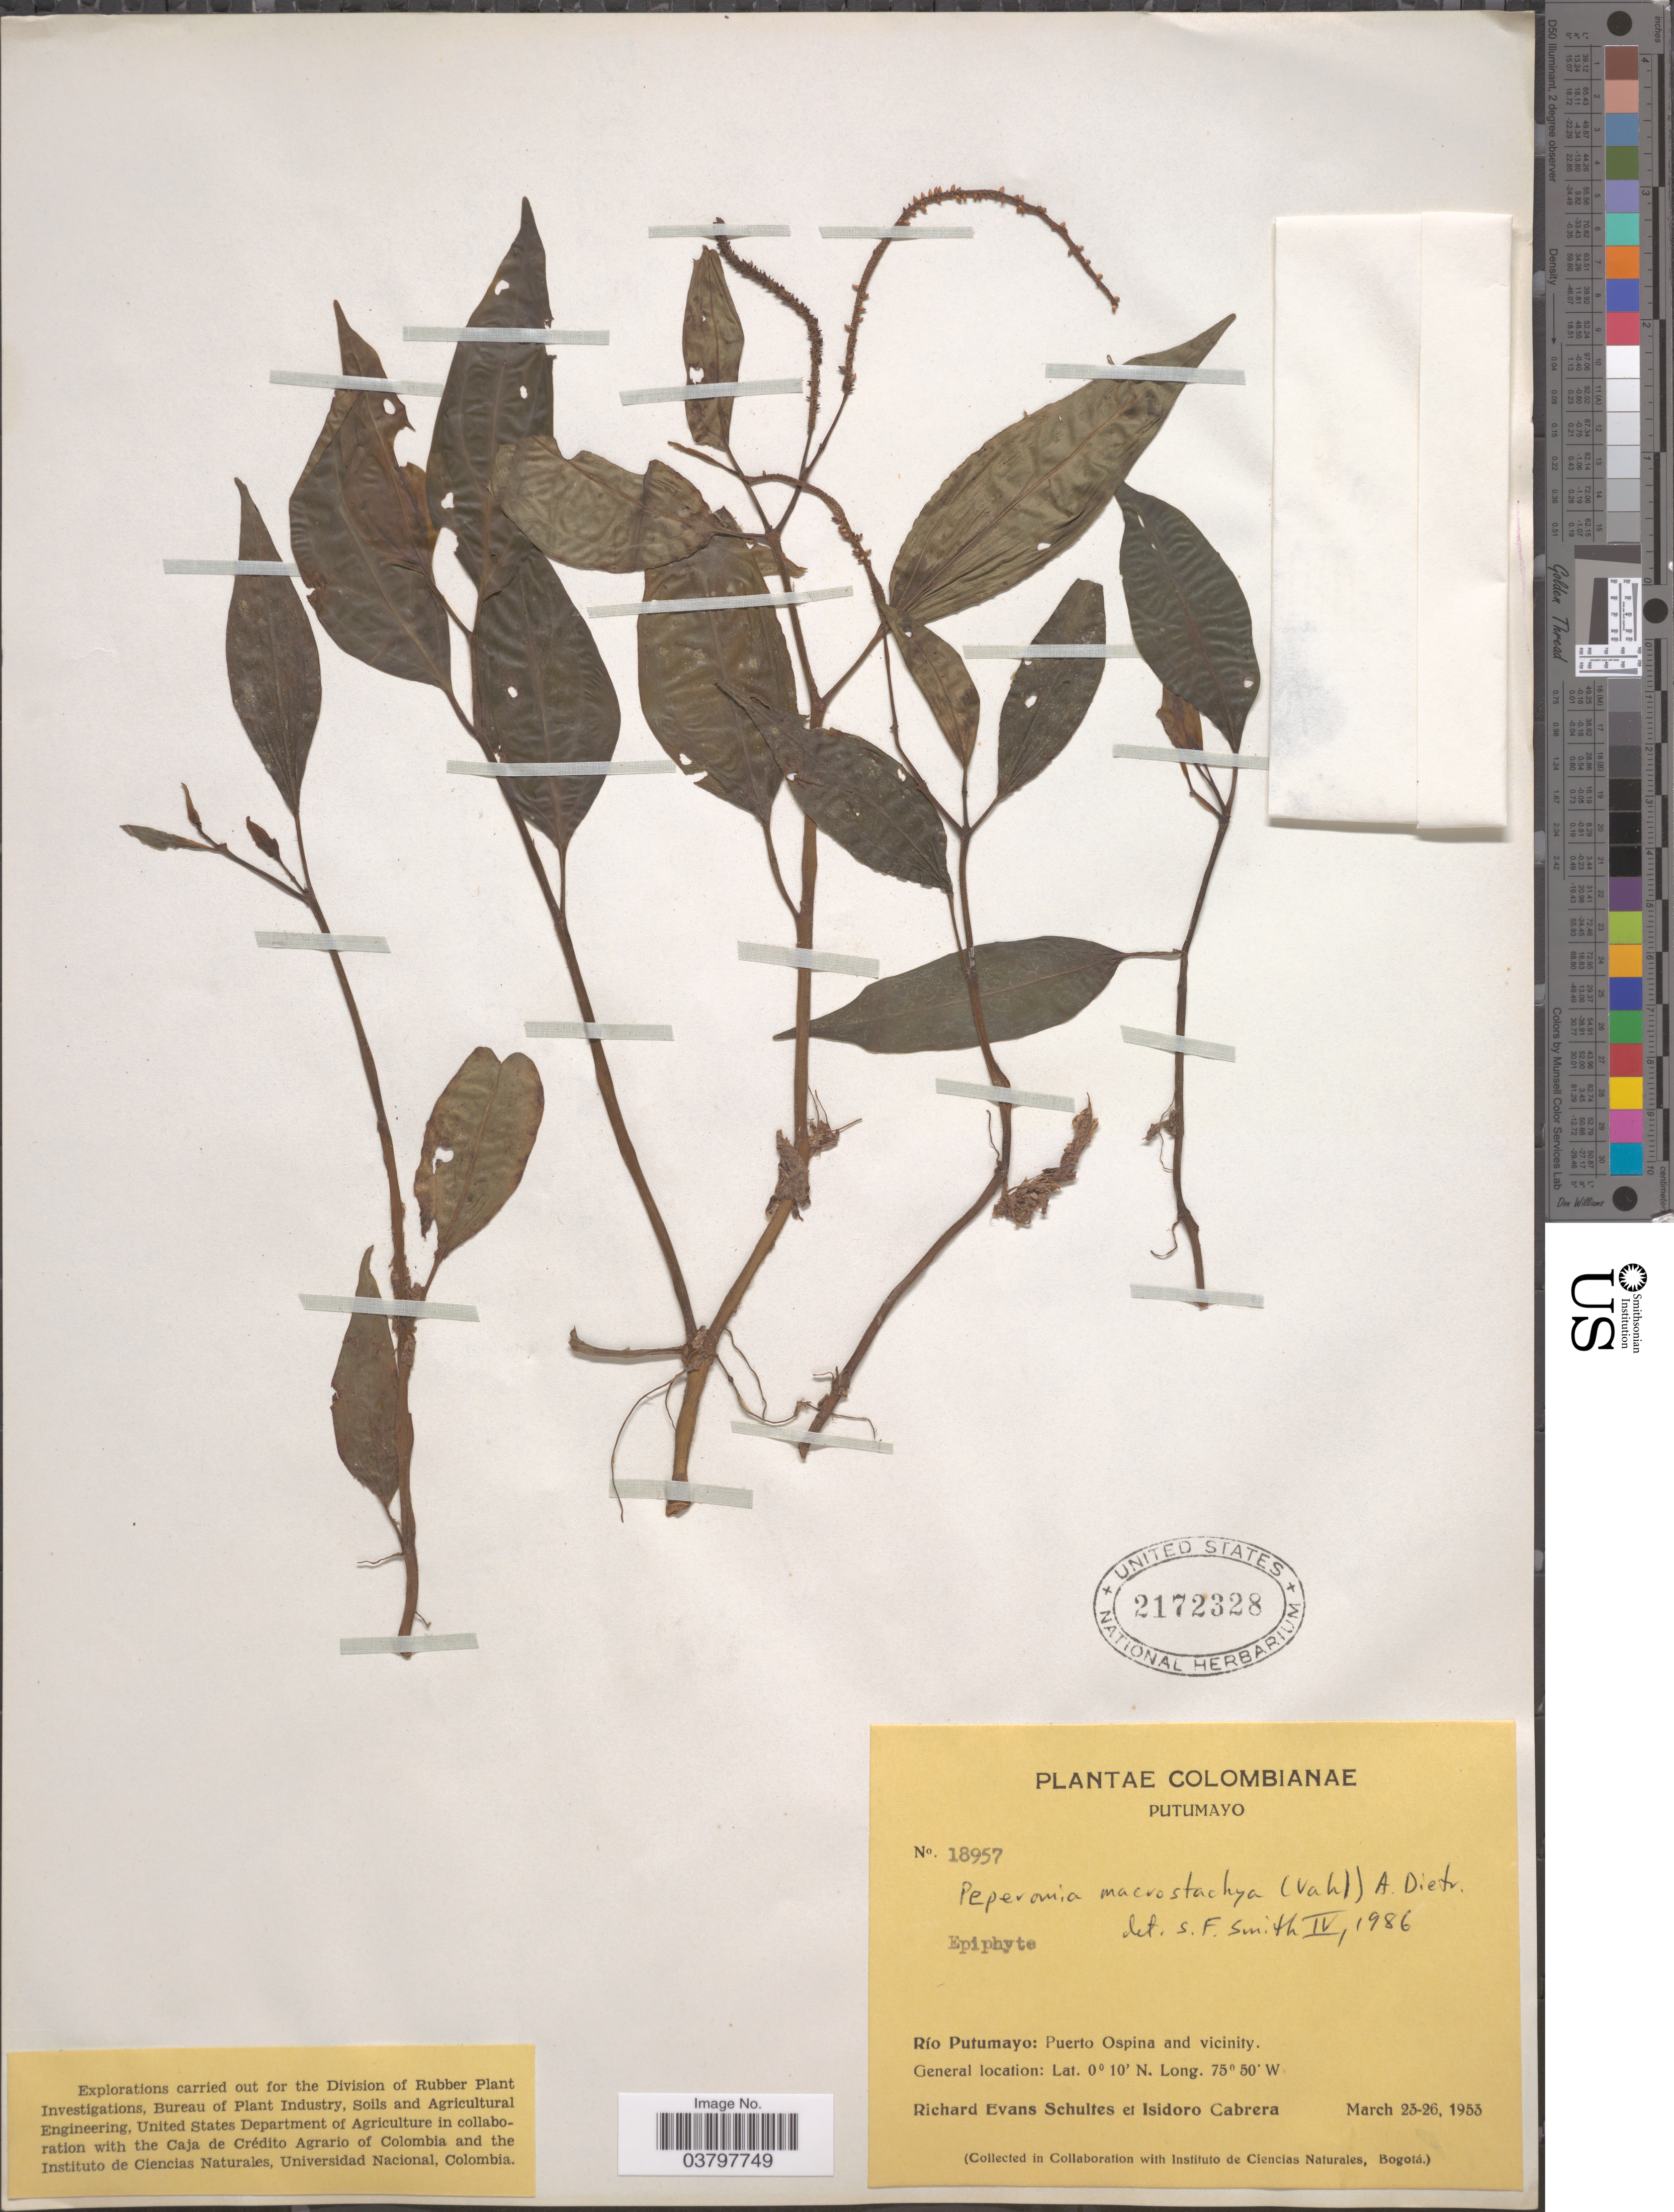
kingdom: Plantae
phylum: Tracheophyta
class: Magnoliopsida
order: Piperales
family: Piperaceae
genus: Peperomia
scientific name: Peperomia macrostachya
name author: (Vahl) A. Dietr.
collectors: R. E. Schultes & I. Cabrera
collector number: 18957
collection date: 1953-03-23/1953-03-26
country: Colombia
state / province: Putumayo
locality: Río Putumayo: Puerto Ospina and vicinity.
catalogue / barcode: US 2172328